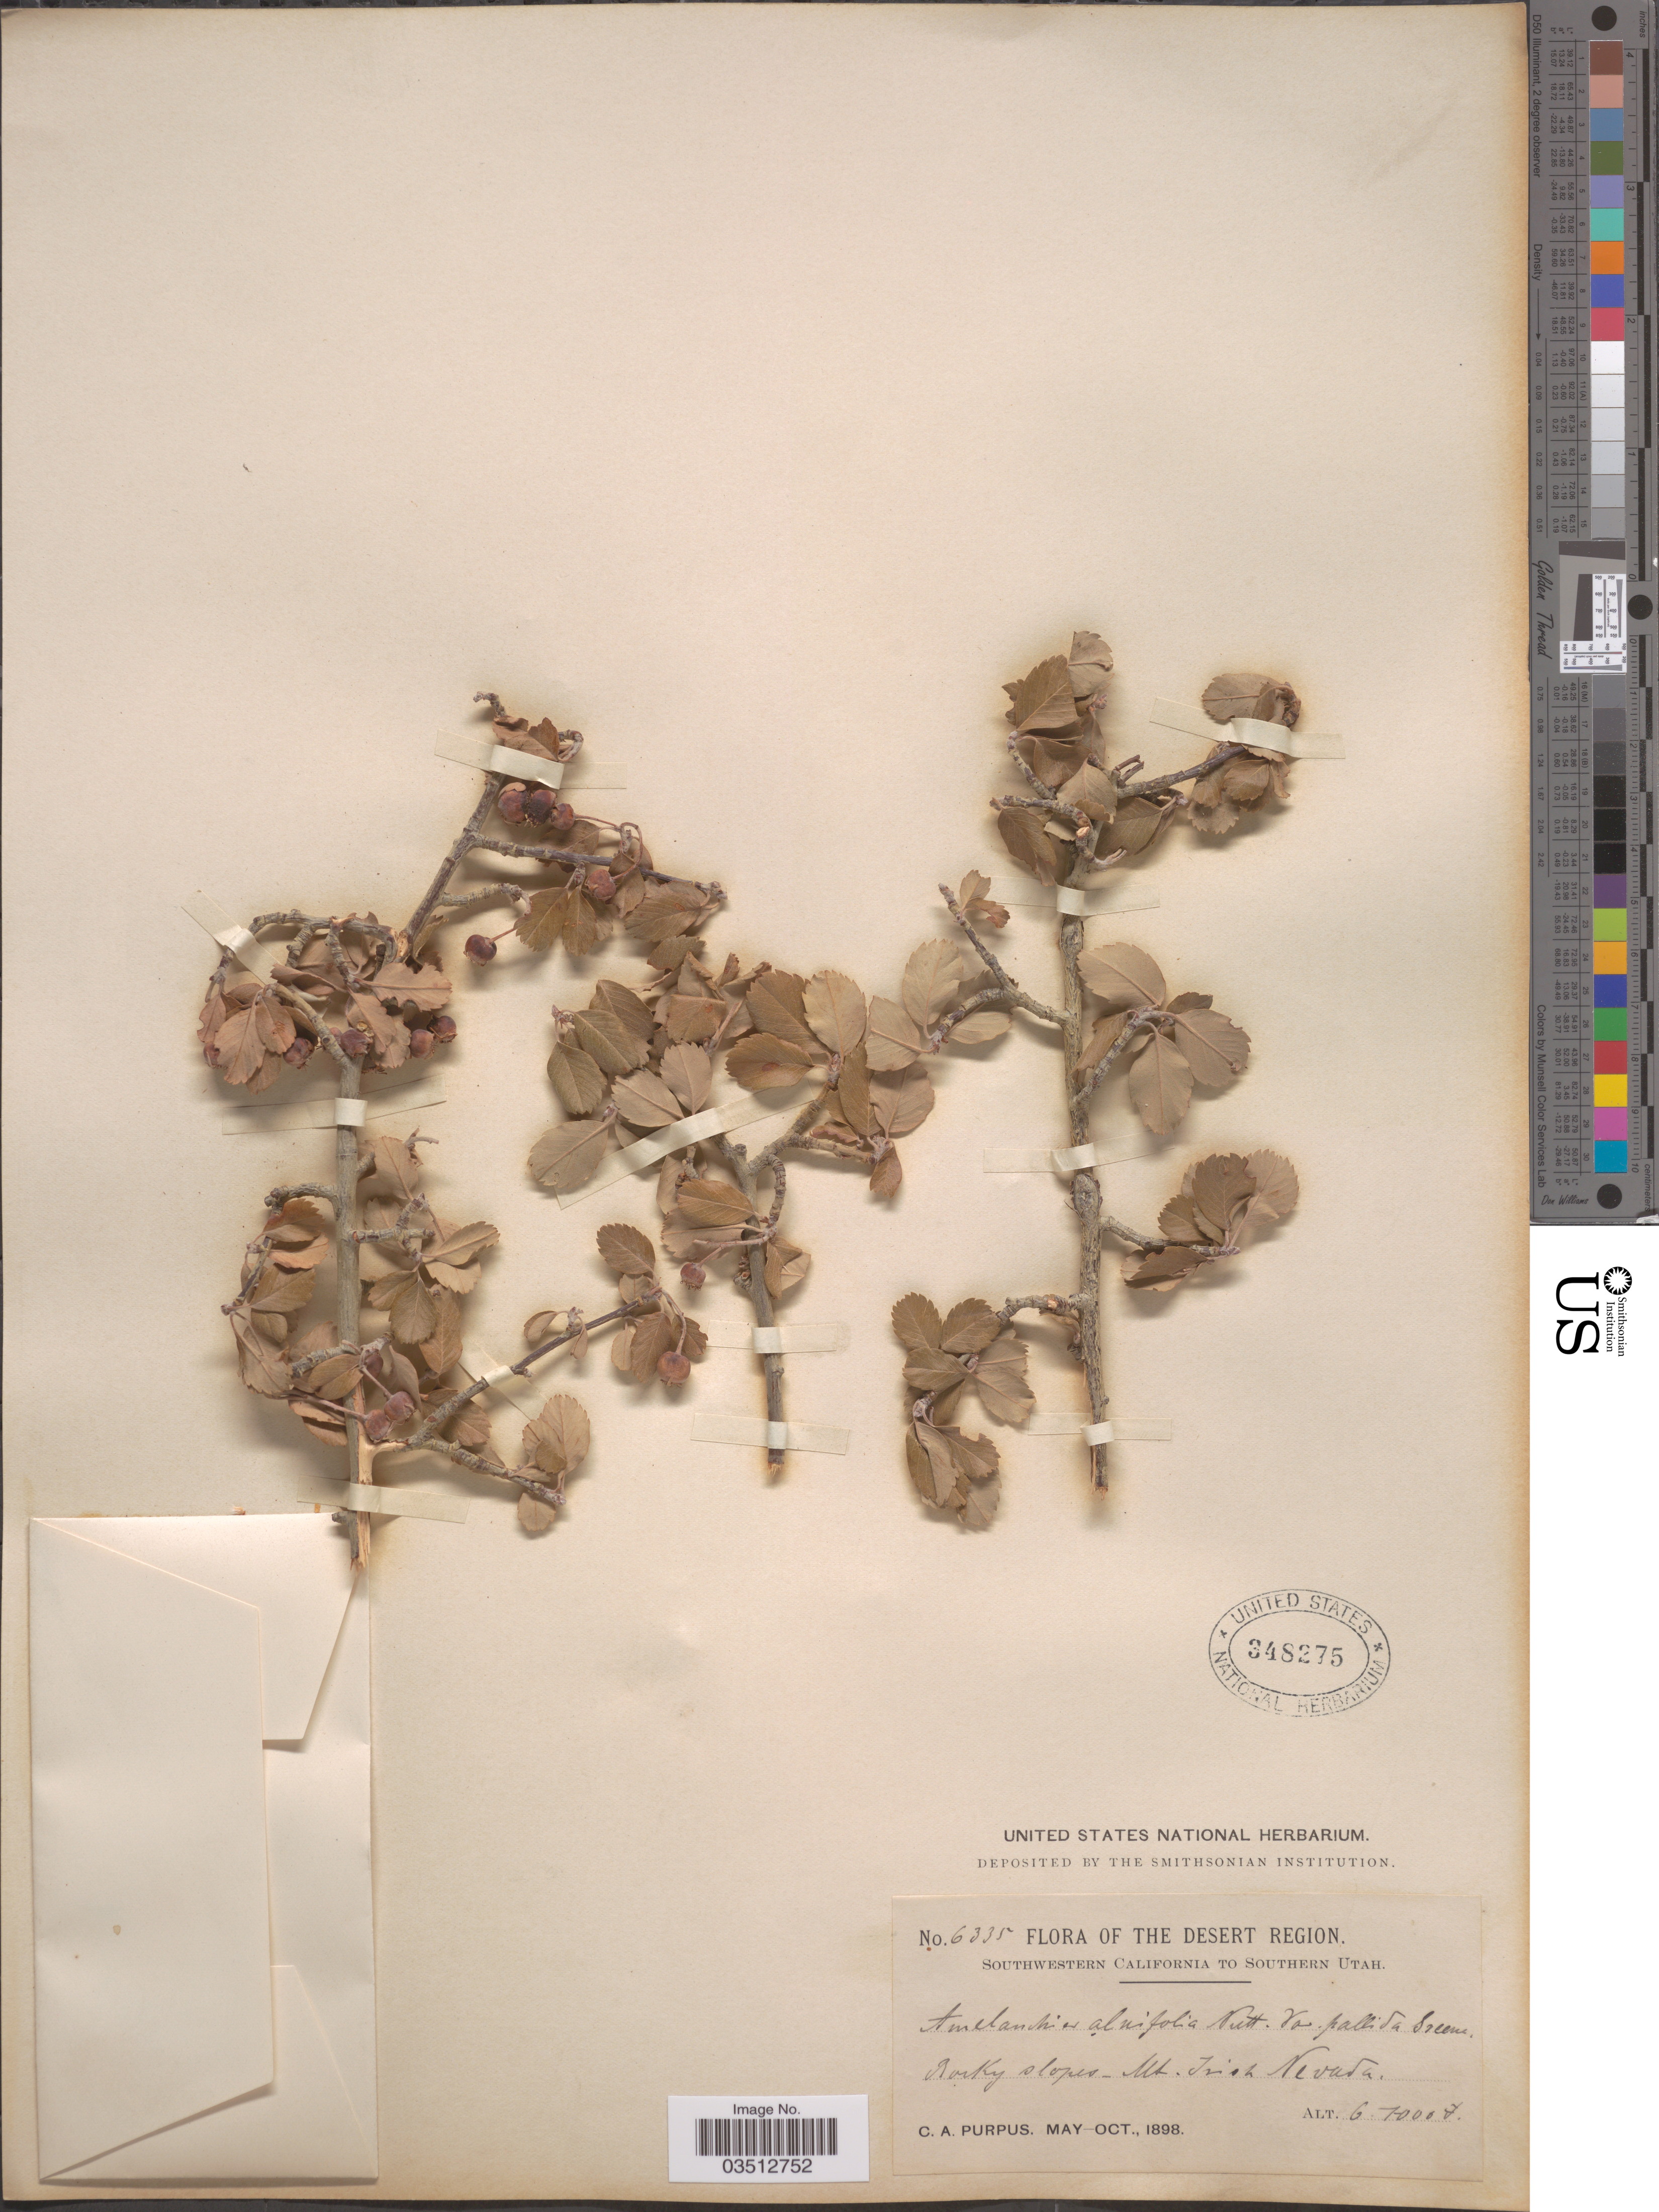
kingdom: Plantae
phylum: Tracheophyta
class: Magnoliopsida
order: Rosales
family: Rosaceae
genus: Amelanchier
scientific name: Amelanchier utahensis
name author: Koehne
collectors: C. A. Purpus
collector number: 6335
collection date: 1898-05/1898-10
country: United States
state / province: Nevada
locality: The Desert Region. Rocky slopes - Mt. Irish.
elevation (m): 1829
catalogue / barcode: US 348275